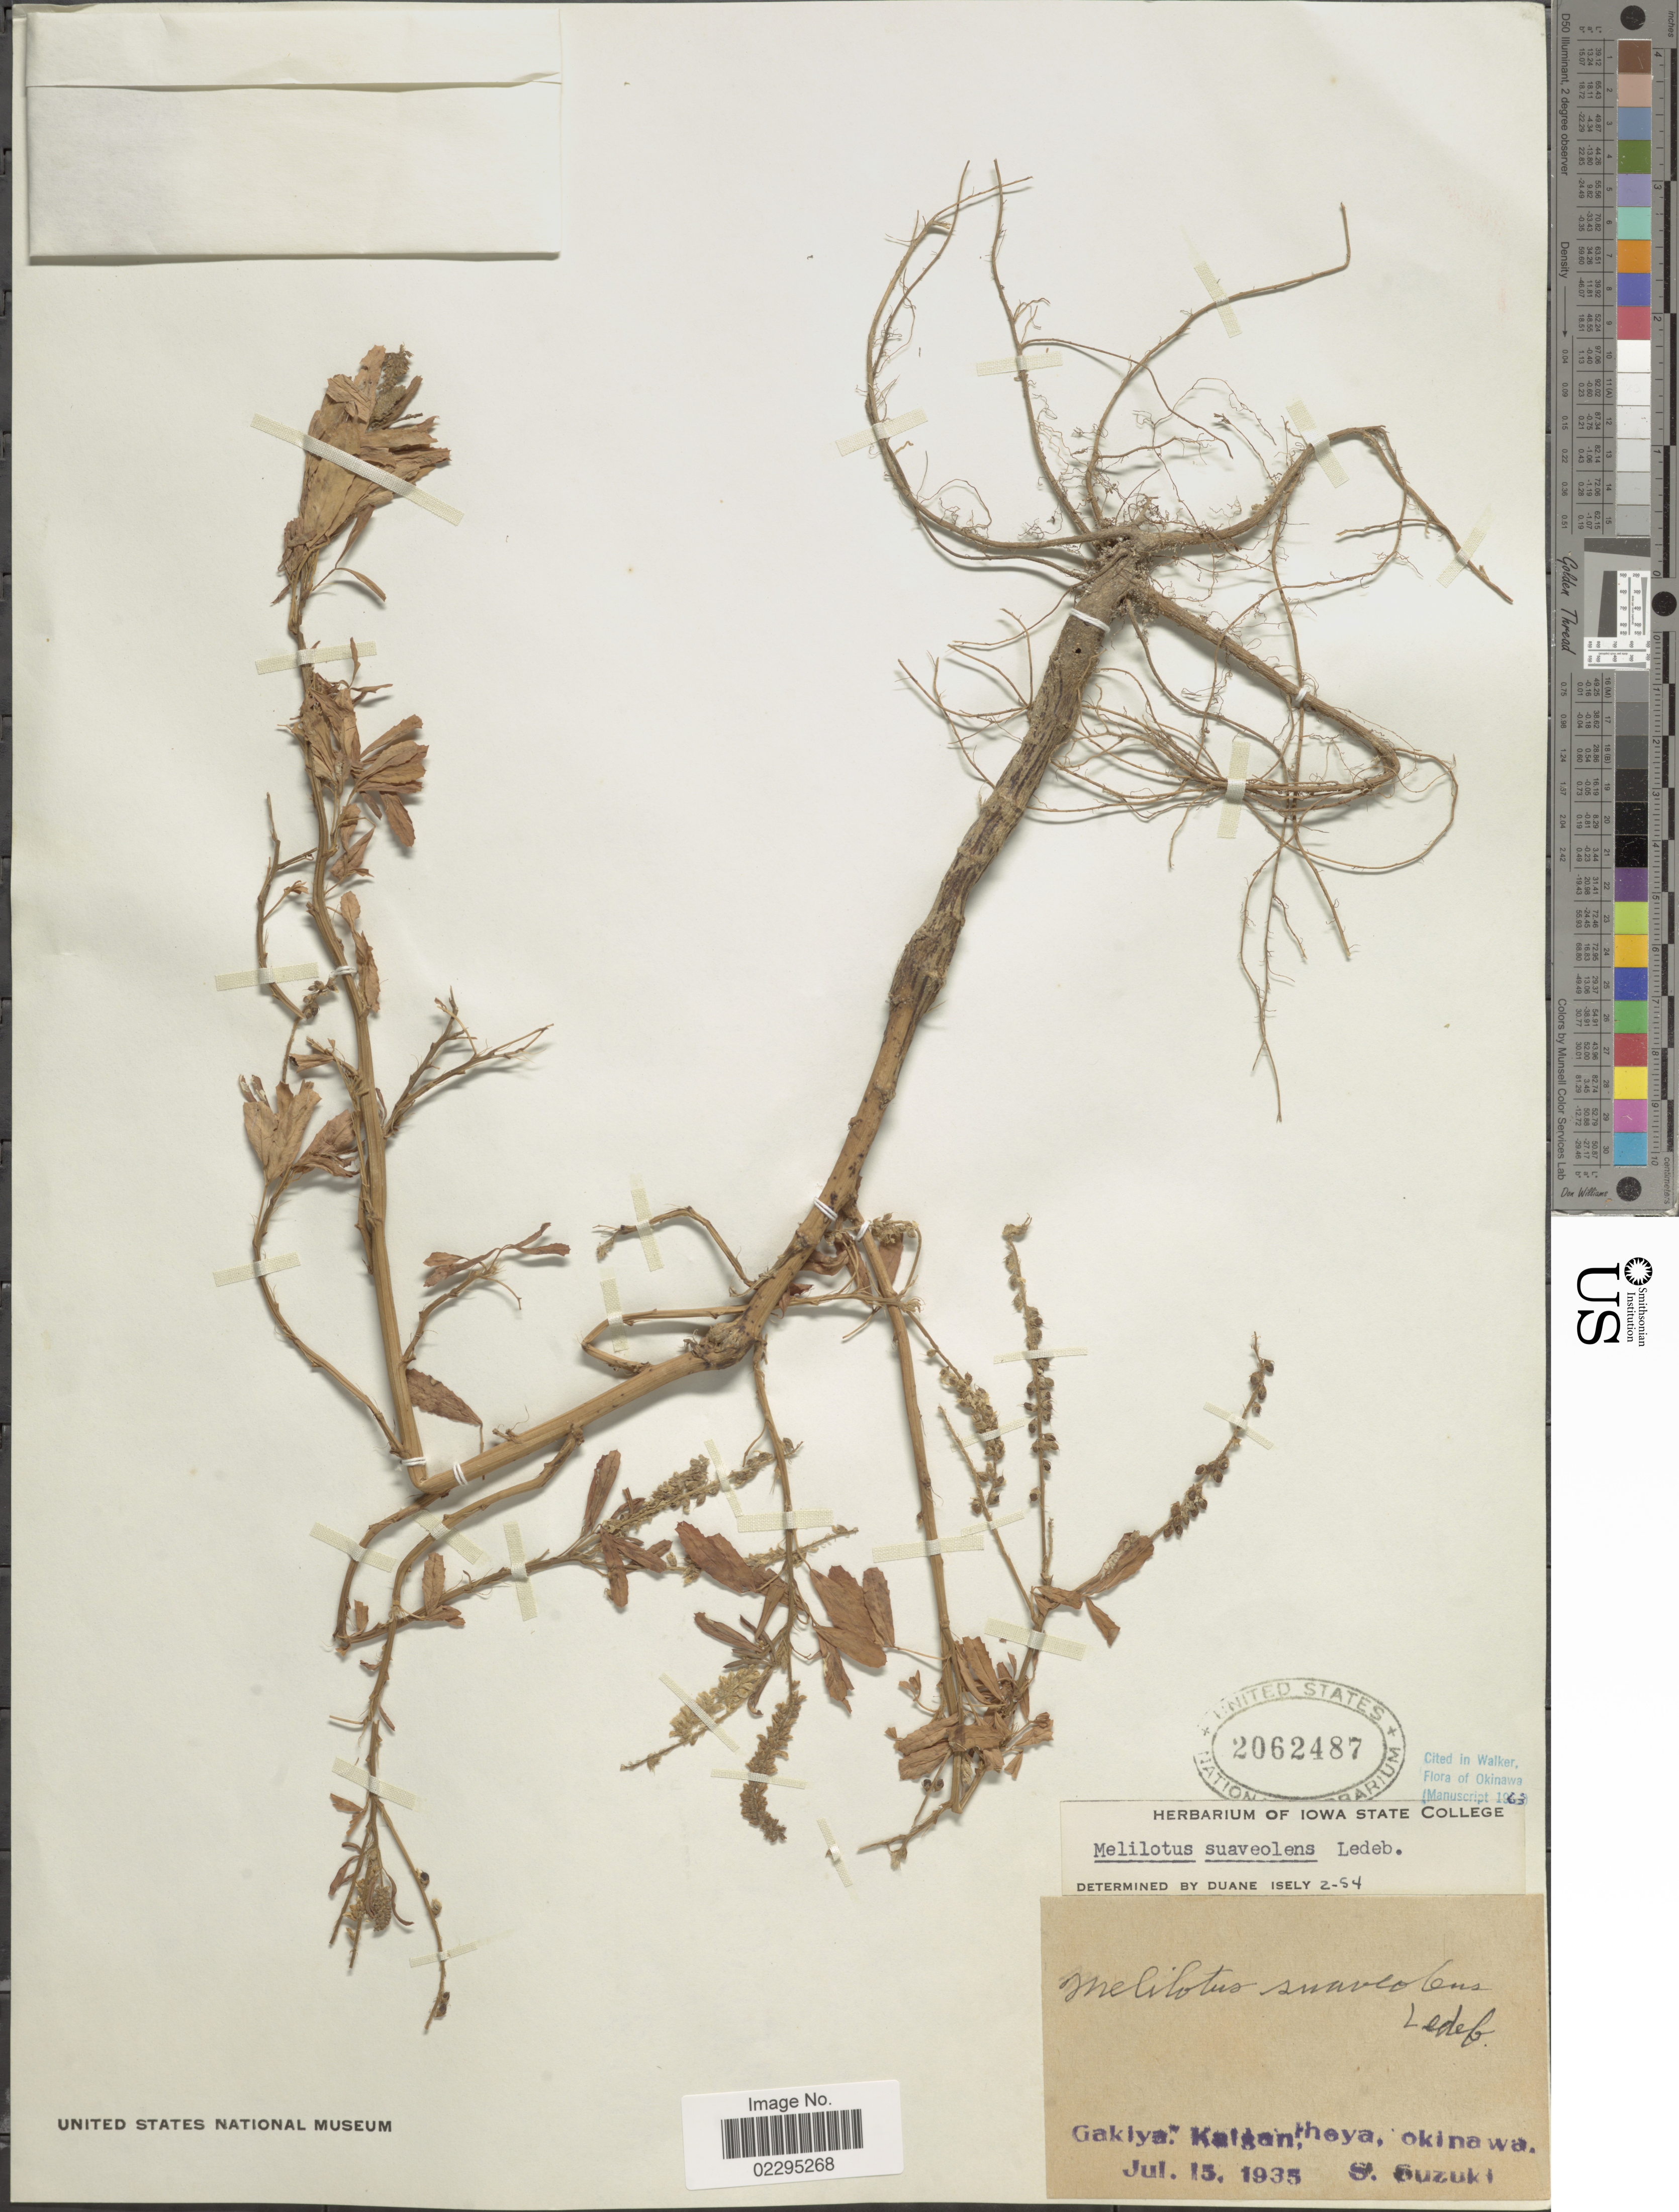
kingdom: Plantae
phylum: Tracheophyta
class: Magnoliopsida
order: Fabales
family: Fabaceae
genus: Melilotus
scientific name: Melilotus suaveolens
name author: Ledeb.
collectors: S. Suzuki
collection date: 1935-07-15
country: Japan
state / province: Okinawa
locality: Gakiya, Kaigan, Iheya, Okinawa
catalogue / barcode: US 2062487